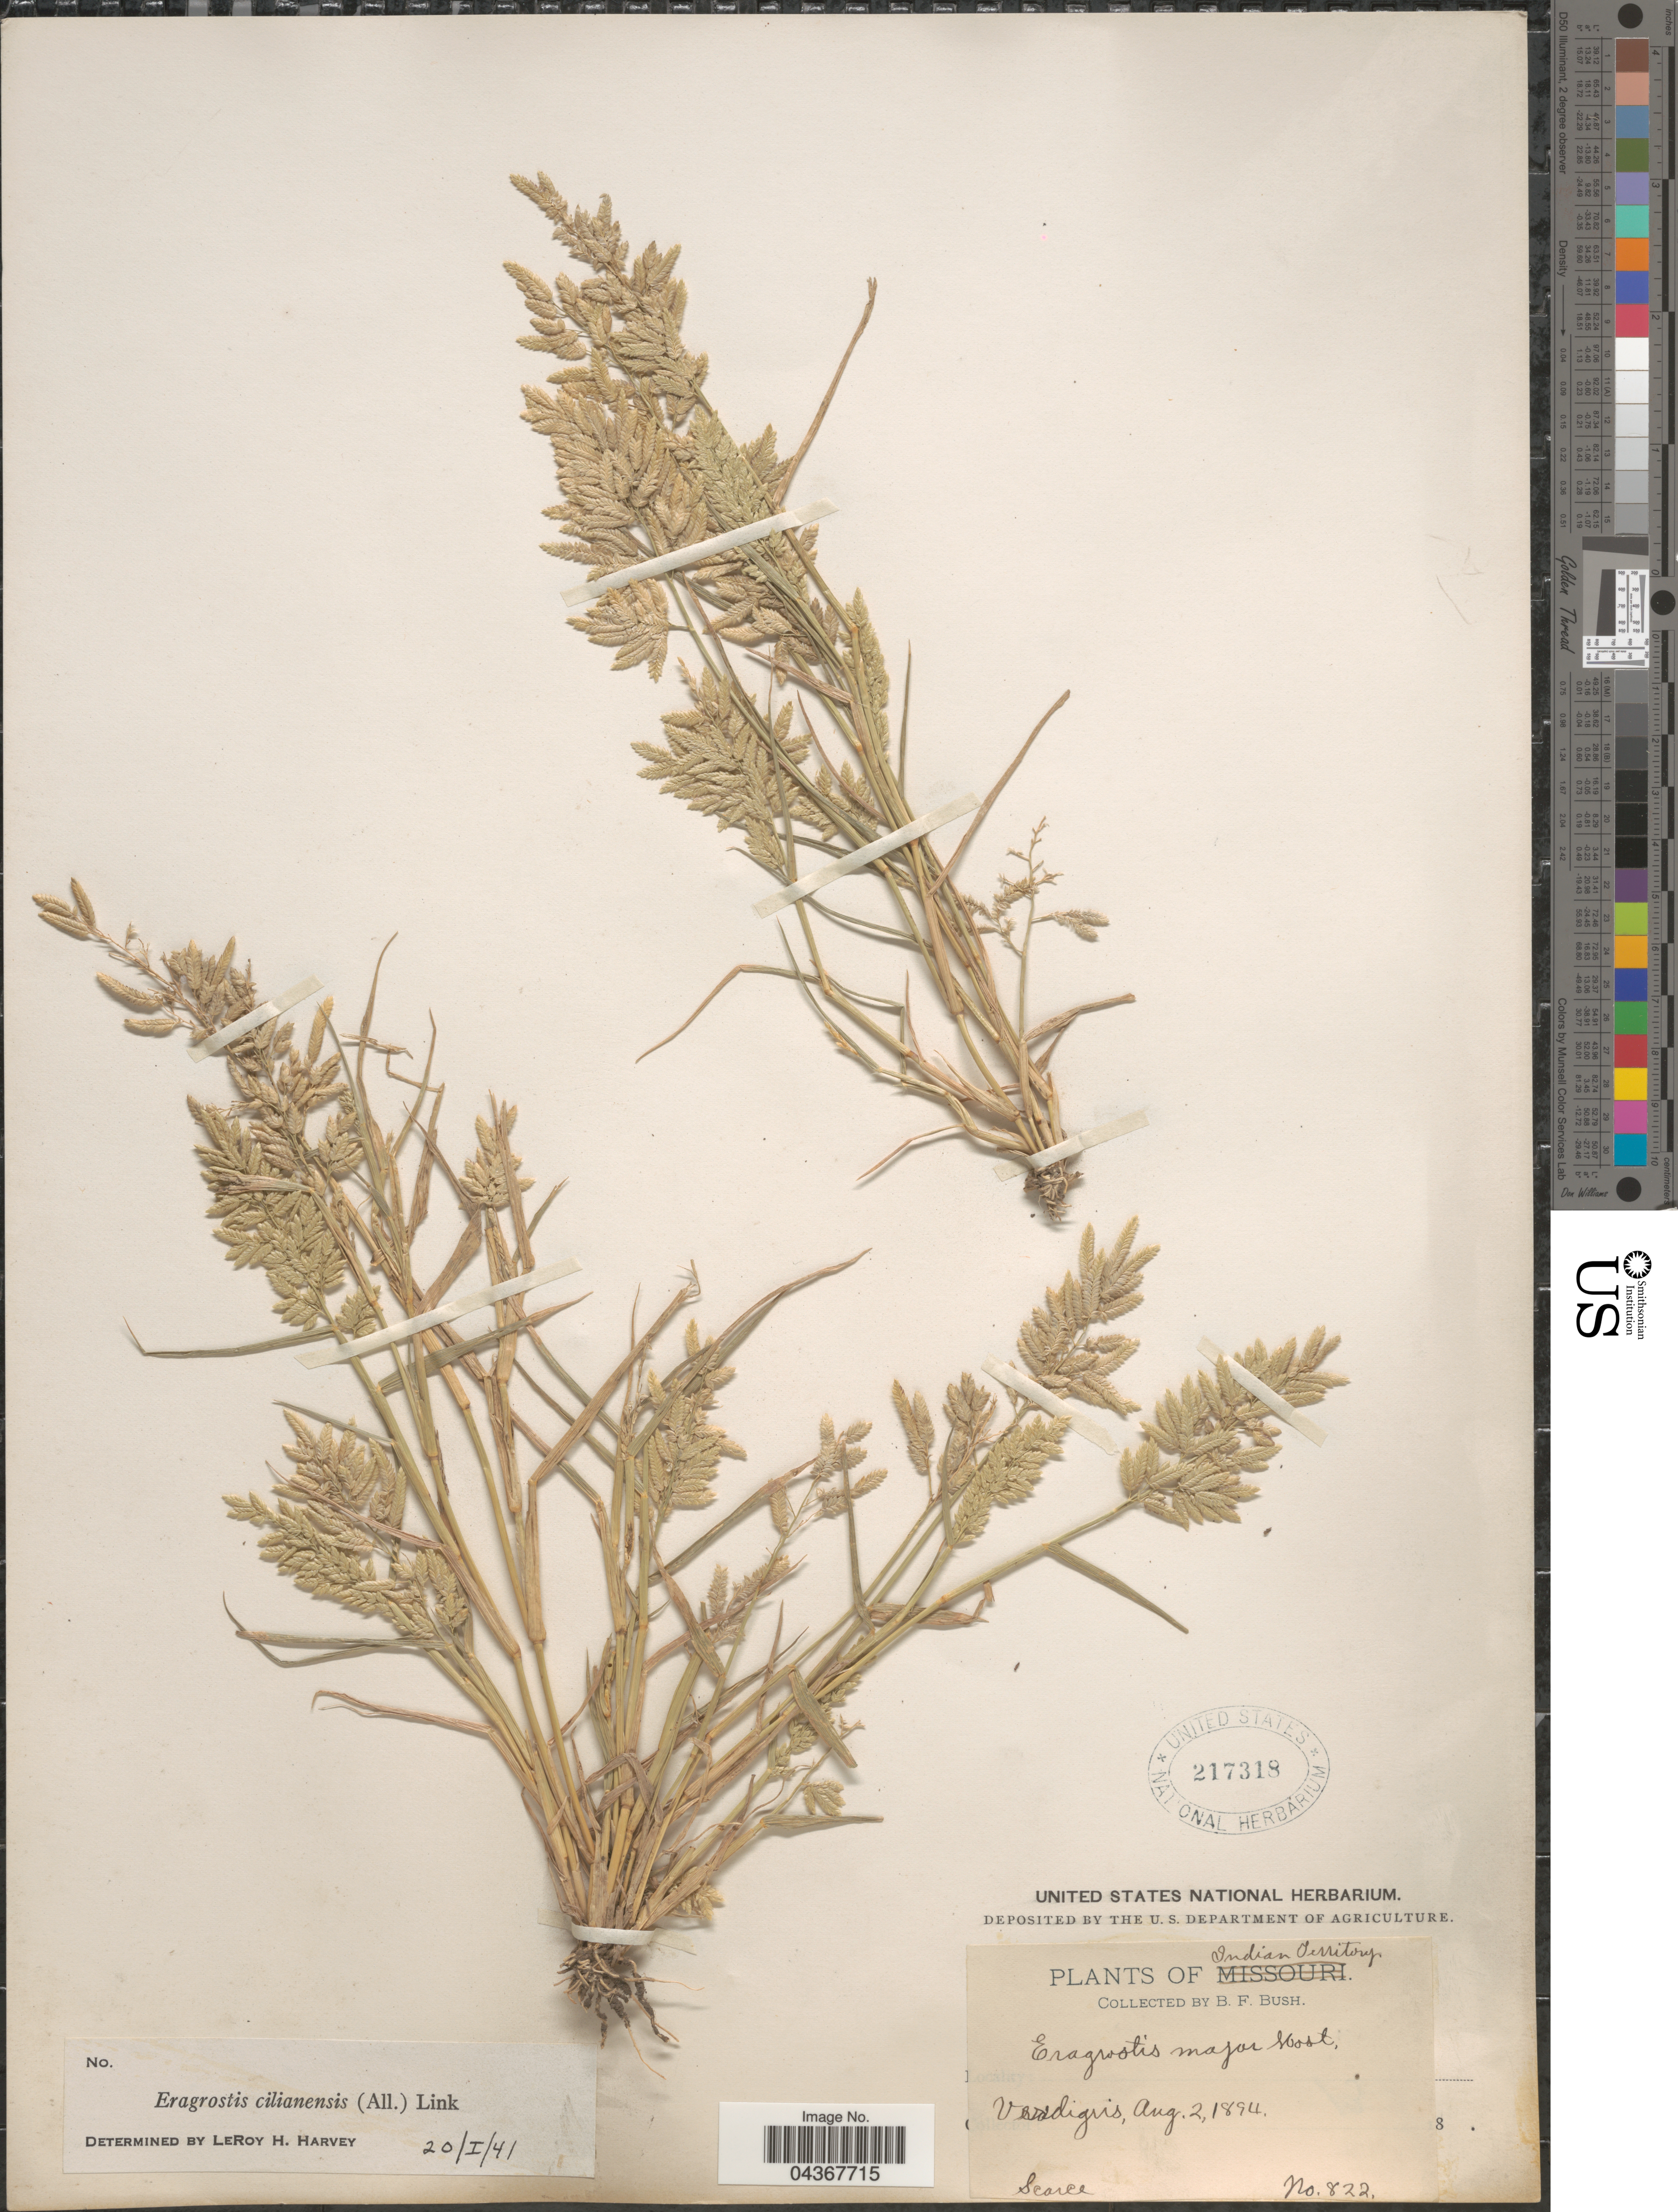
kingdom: Plantae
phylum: Tracheophyta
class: Liliopsida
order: Poales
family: Poaceae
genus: Eragrostis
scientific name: Eragrostis cilianensis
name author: (Bellardi) Vignolo ex Janch.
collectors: B. F. Bush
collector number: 822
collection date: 1894-08-02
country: United States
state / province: Oklahoma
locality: Indian Territory. Verdigris.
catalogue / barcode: US 217318